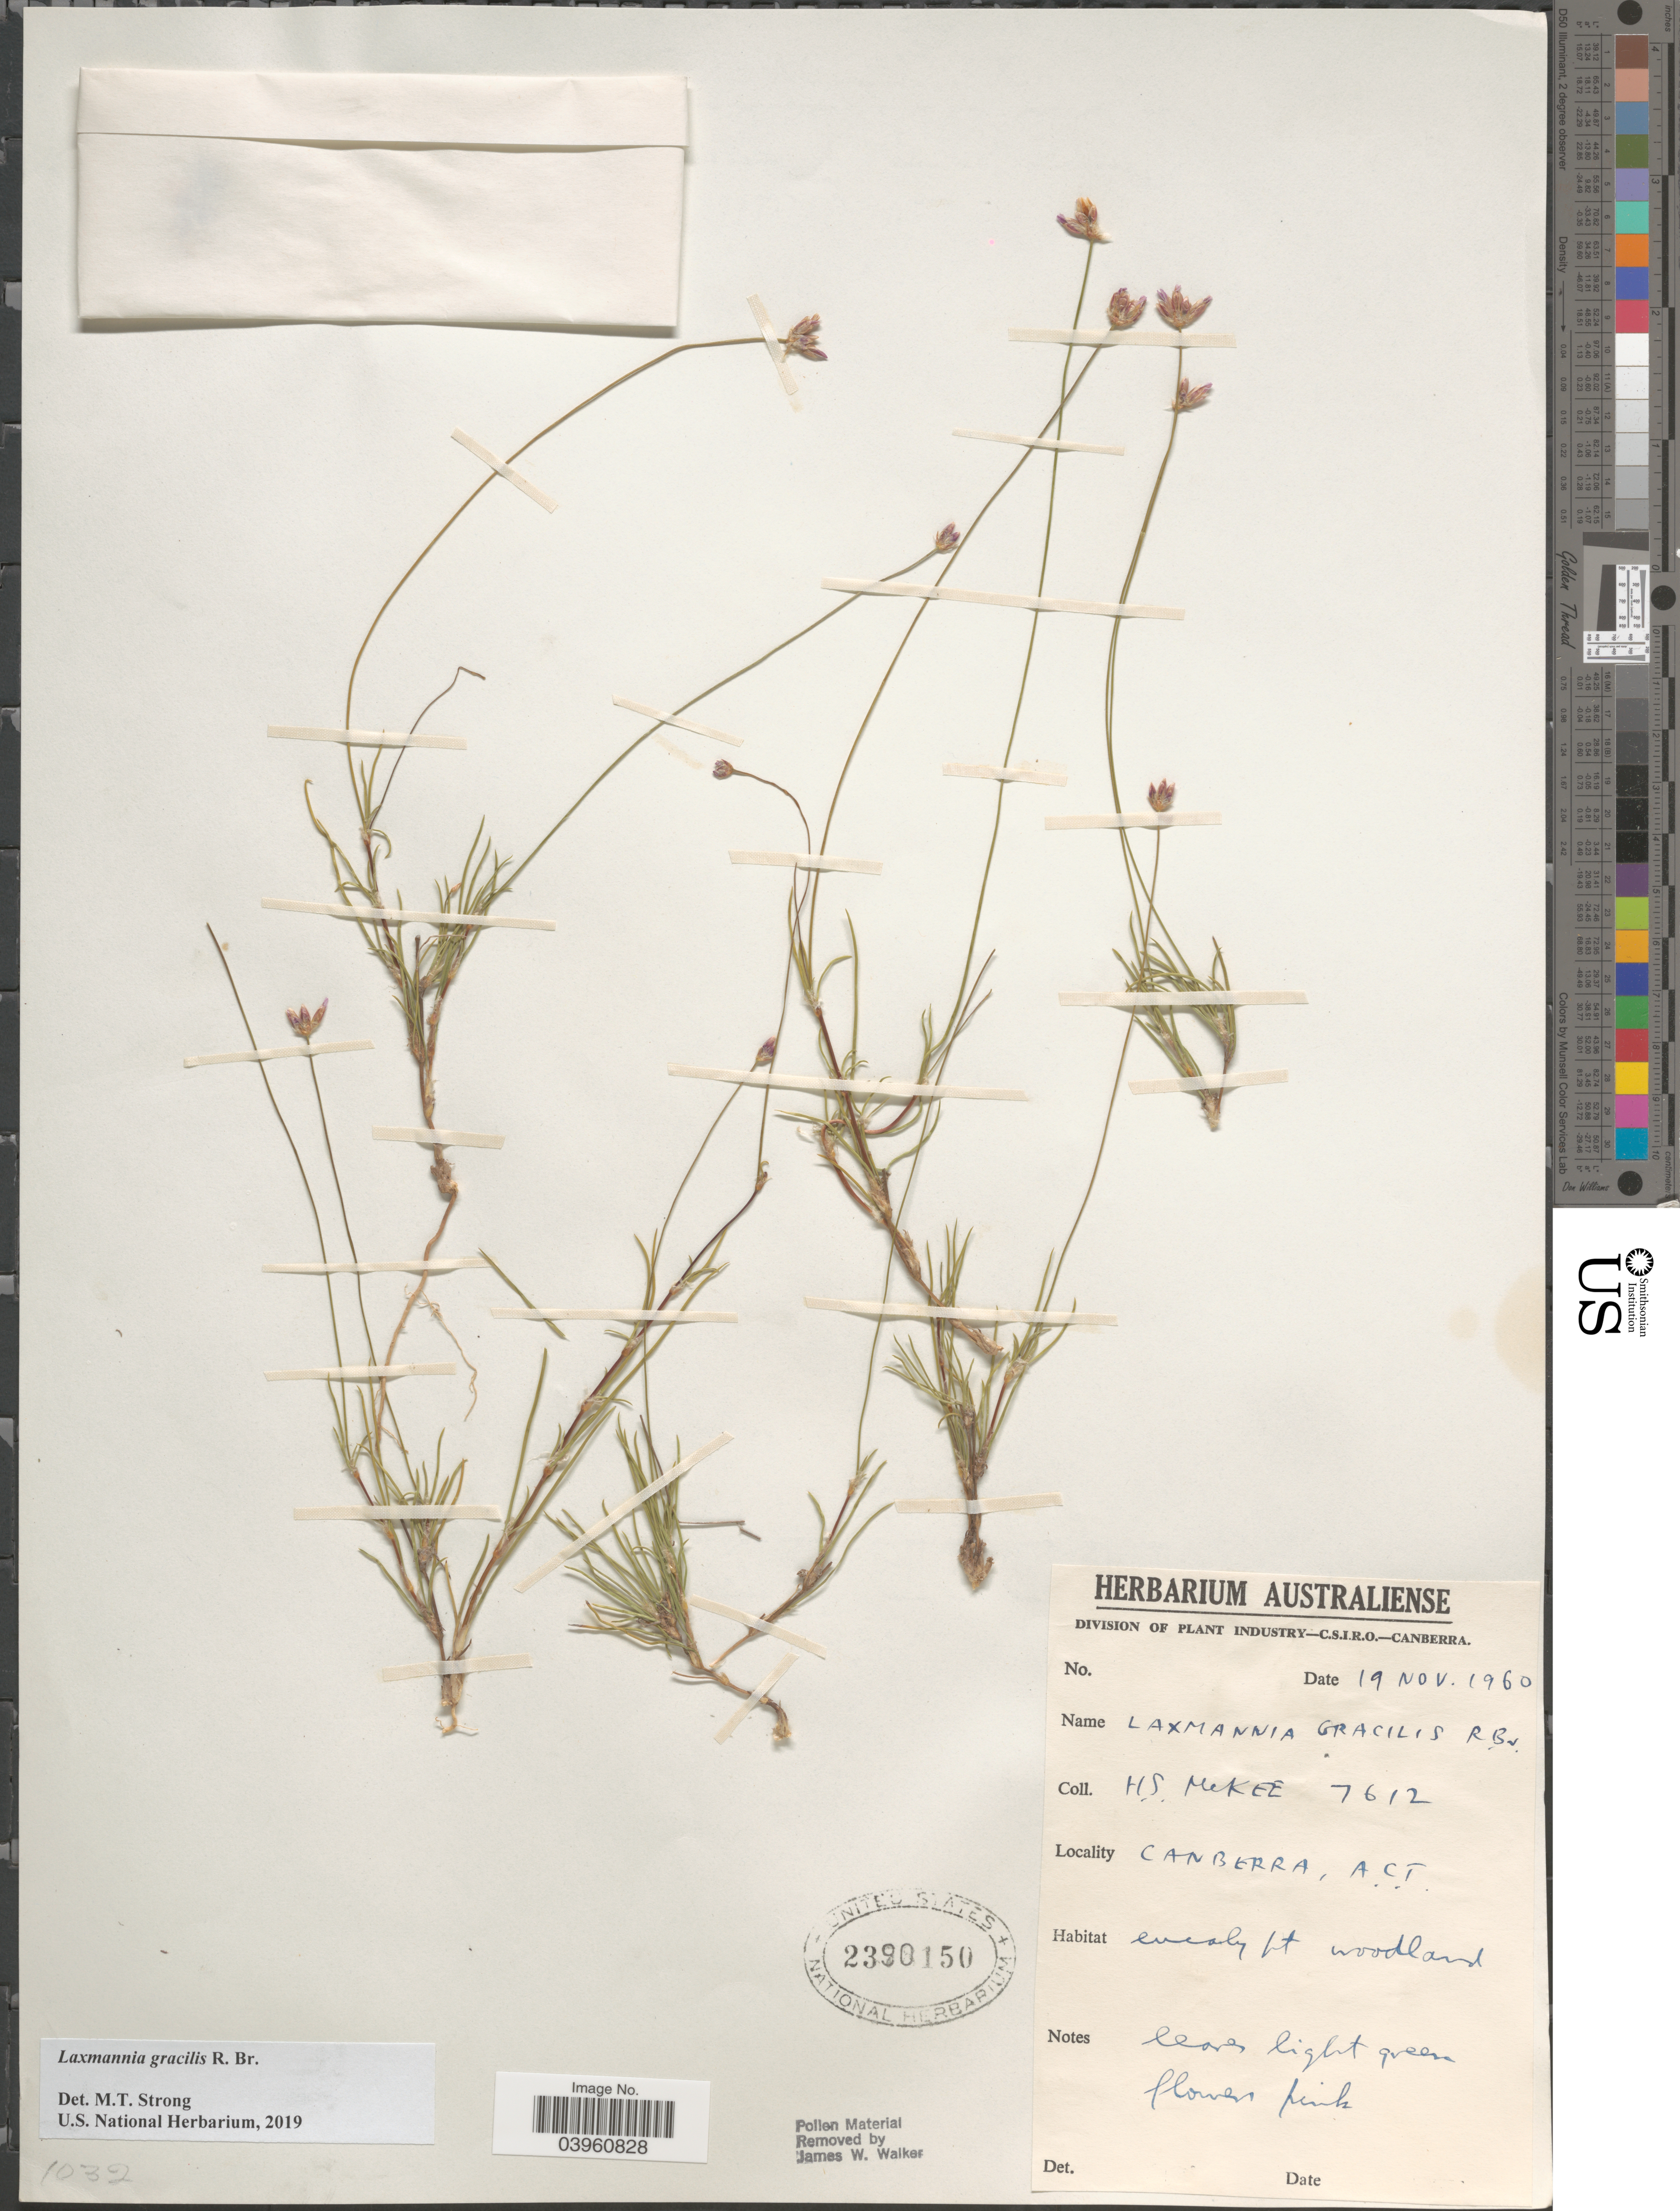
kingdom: Plantae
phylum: Tracheophyta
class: Liliopsida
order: Asparagales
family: Asparagaceae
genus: Laxmannia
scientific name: Laxmannia gracilis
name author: R. Br.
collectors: H. S. McKee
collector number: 7612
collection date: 1960-11-19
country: Australia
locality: Canberra, A.C.T.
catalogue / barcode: US 2390150